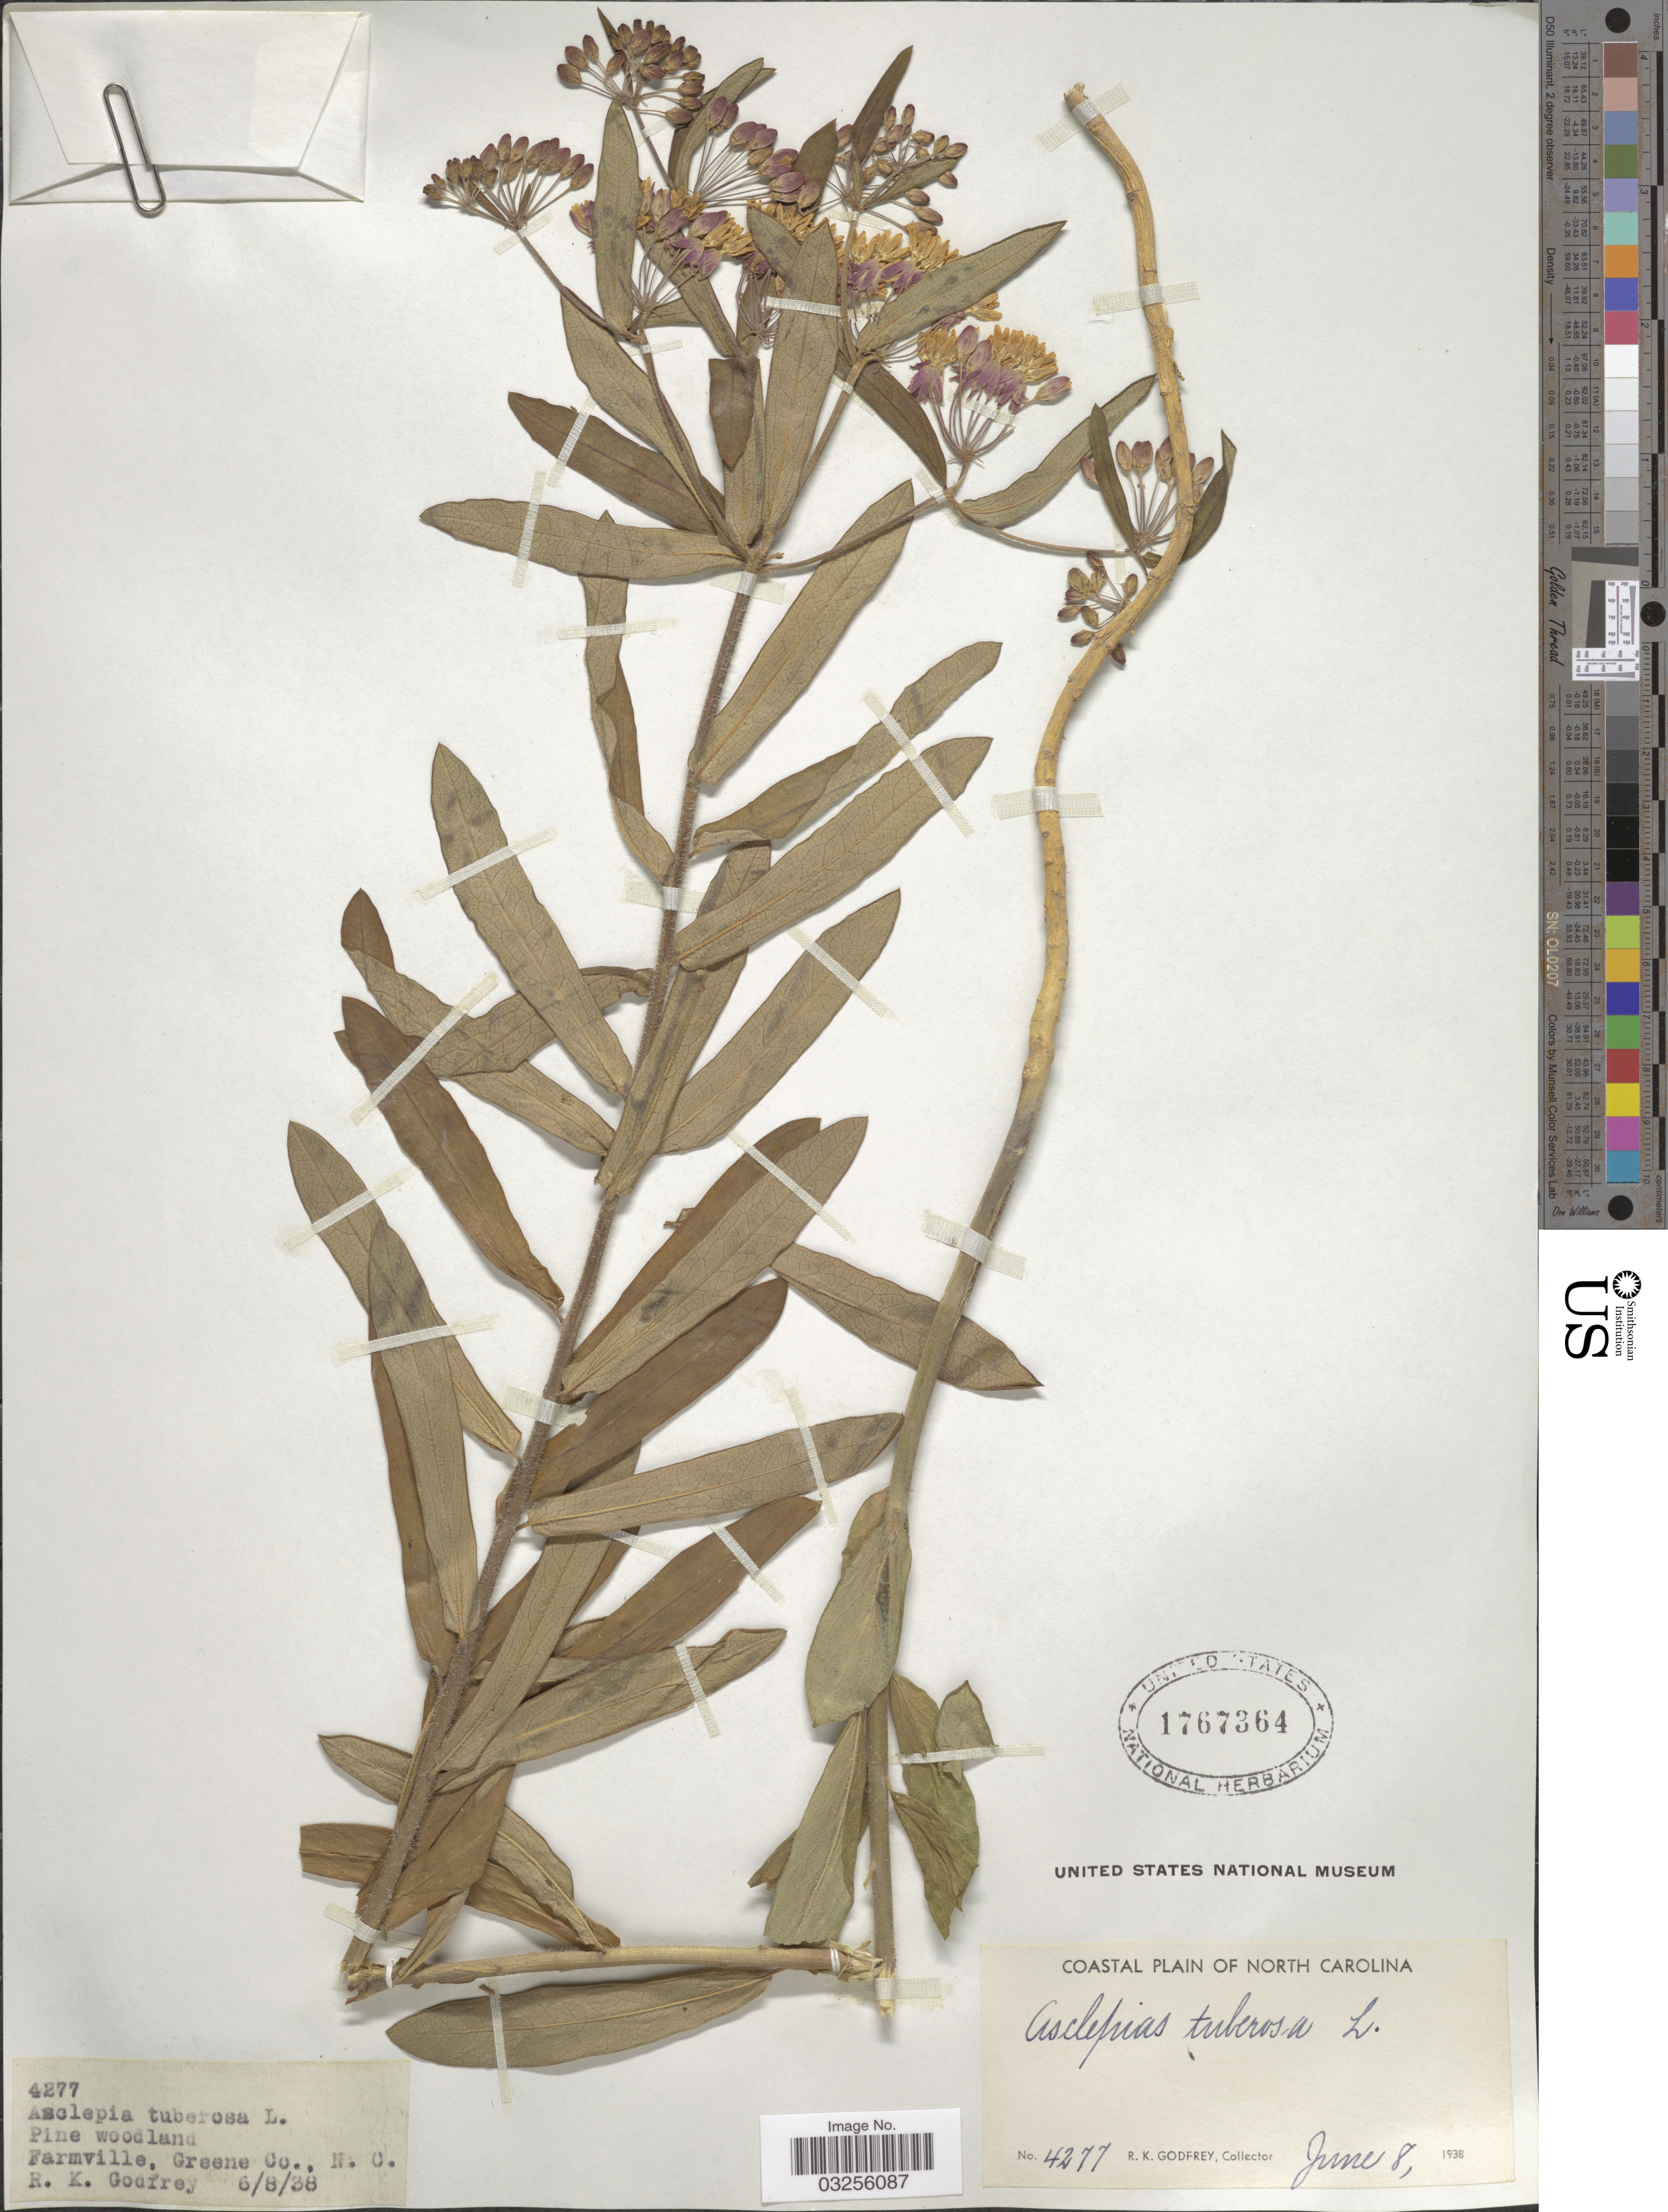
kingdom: Plantae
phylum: Tracheophyta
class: Magnoliopsida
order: Gentianales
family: Apocynaceae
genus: Asclepias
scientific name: Asclepias tuberosa subsp. tuberosa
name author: L.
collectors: R. K. Godfrey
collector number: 4277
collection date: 1938-06-08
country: United States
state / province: North Carolina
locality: Coastal Plain of North Carolina. Farmville, Greene Co., N. C.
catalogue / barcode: US 1767364